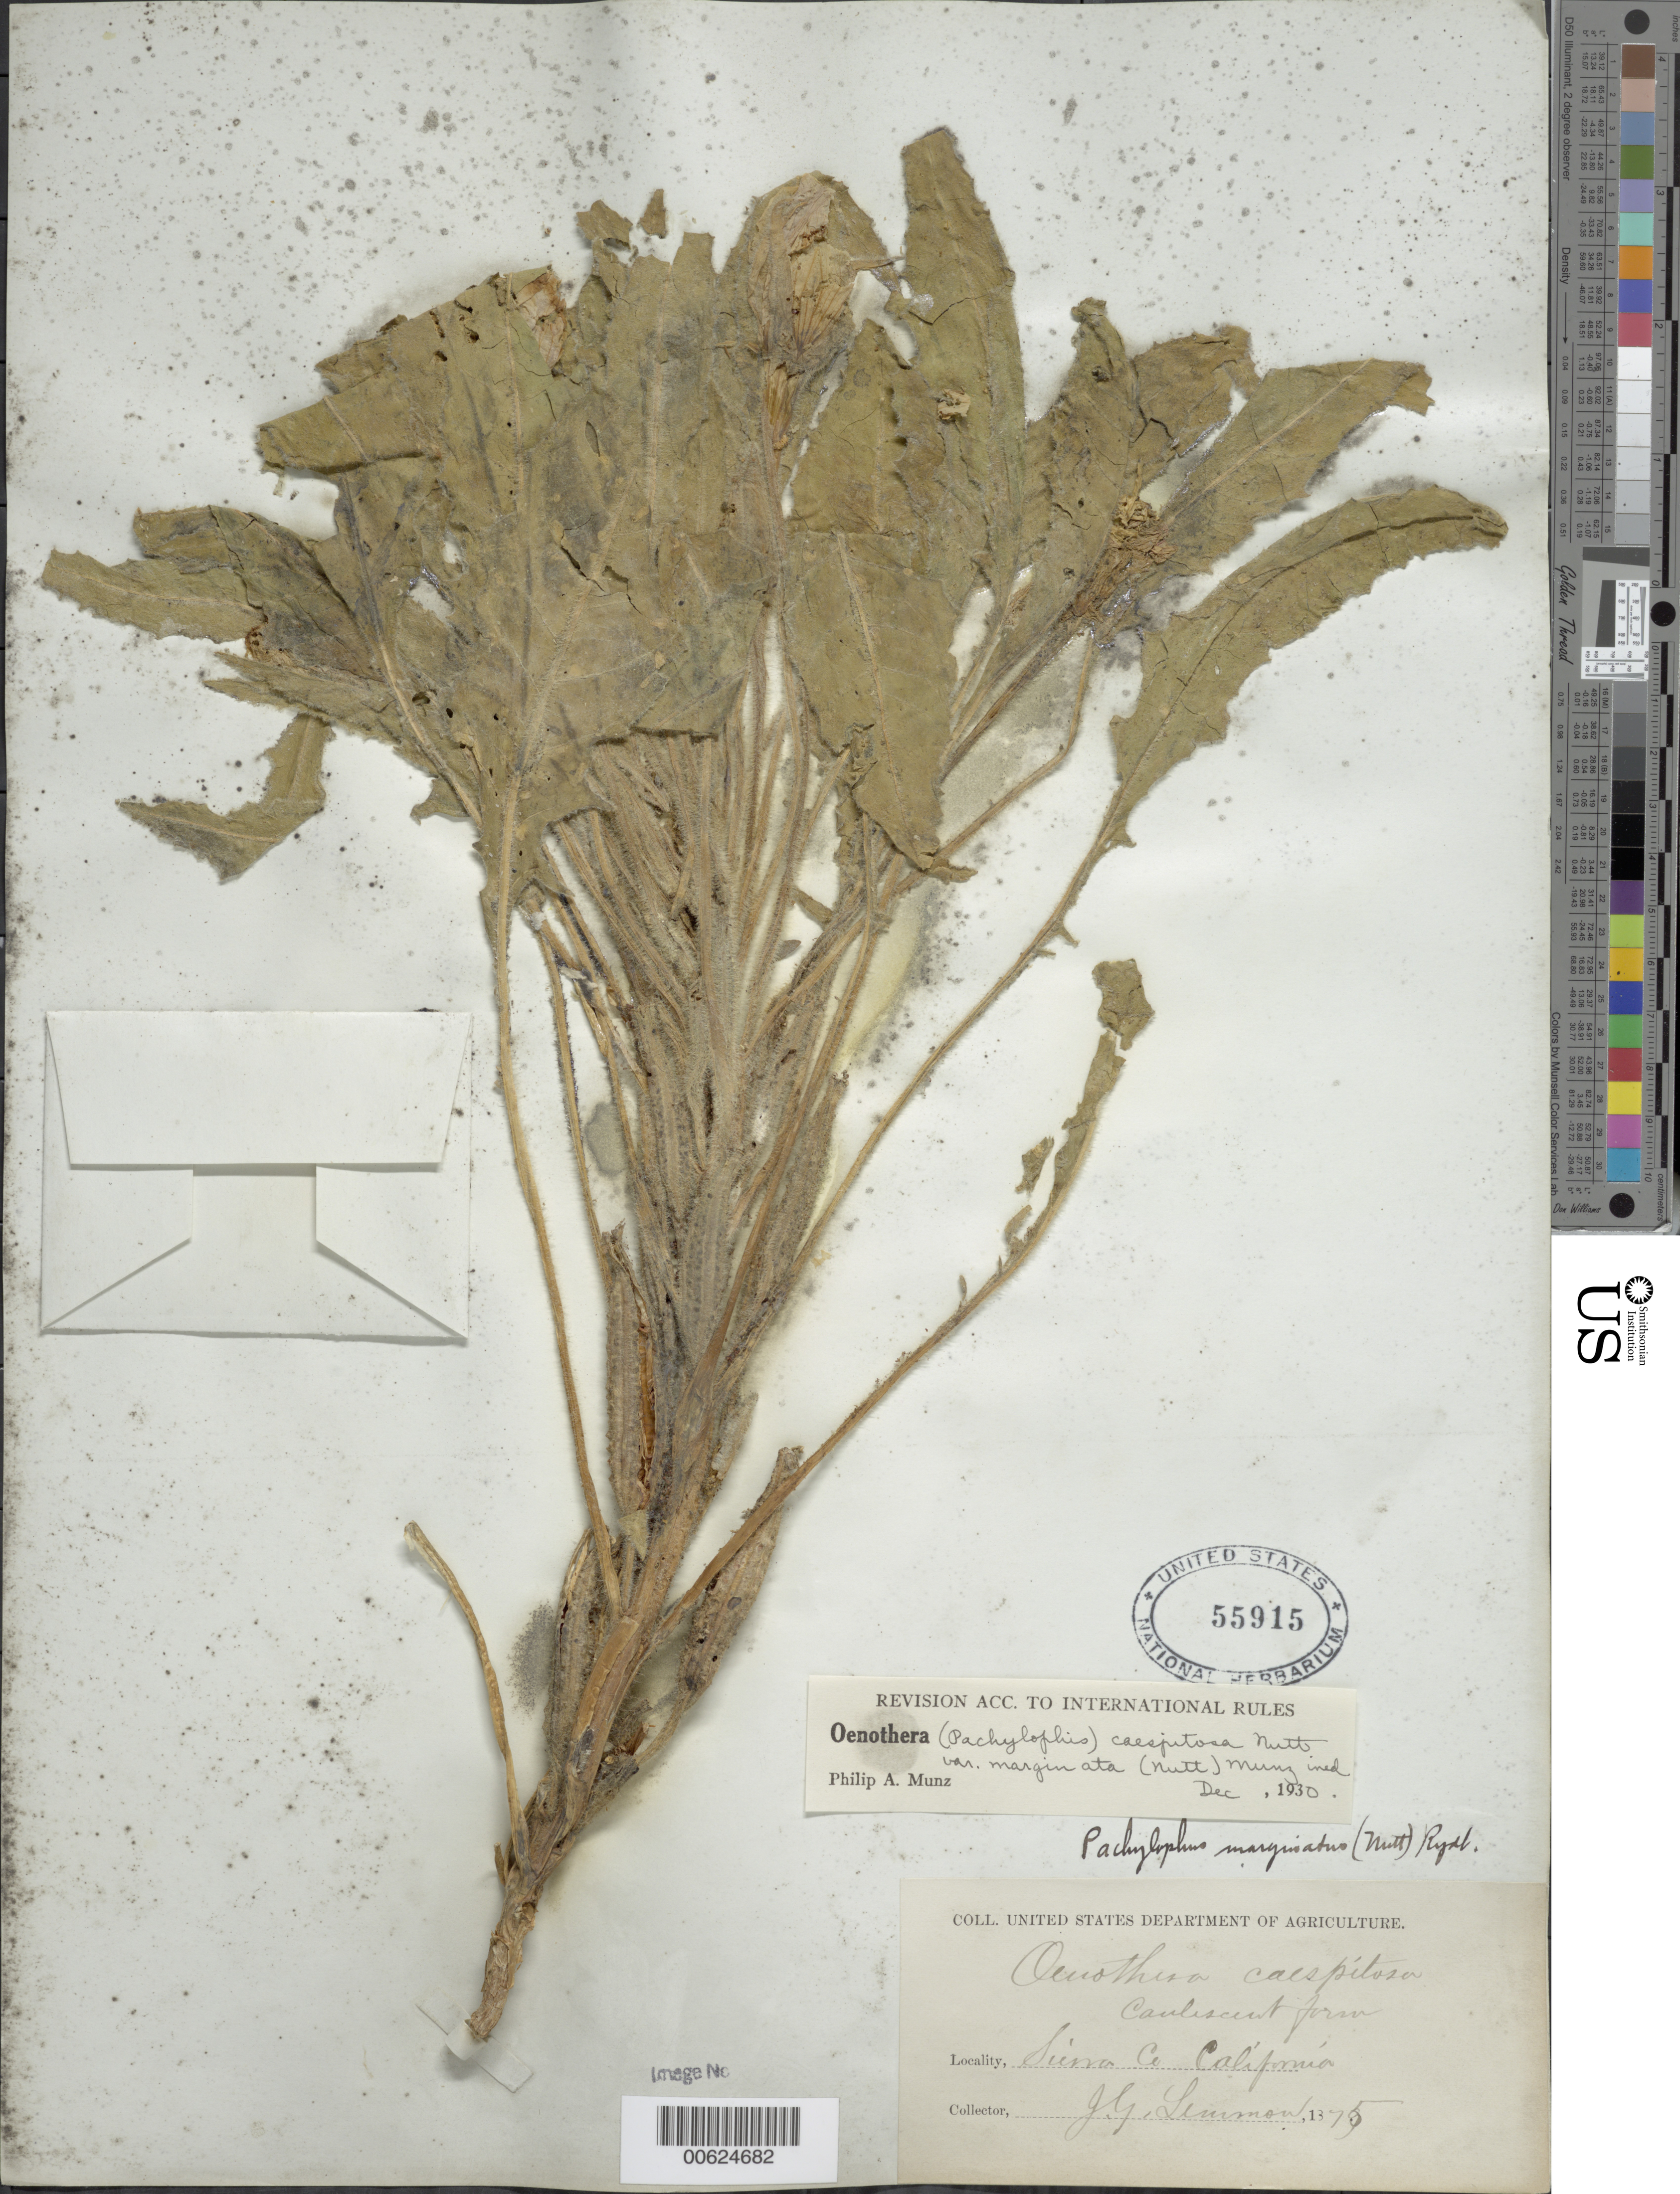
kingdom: Plantae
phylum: Tracheophyta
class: Magnoliopsida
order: Myrtales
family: Onagraceae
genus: Oenothera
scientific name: Oenothera cespitosa subsp. marginata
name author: (Nutt. ex Hook. & Arn.) Munz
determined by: Munz, Philip A.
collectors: J. G. Lemmon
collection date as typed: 1875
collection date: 1875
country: United States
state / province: California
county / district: Sierra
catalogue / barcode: US 55915